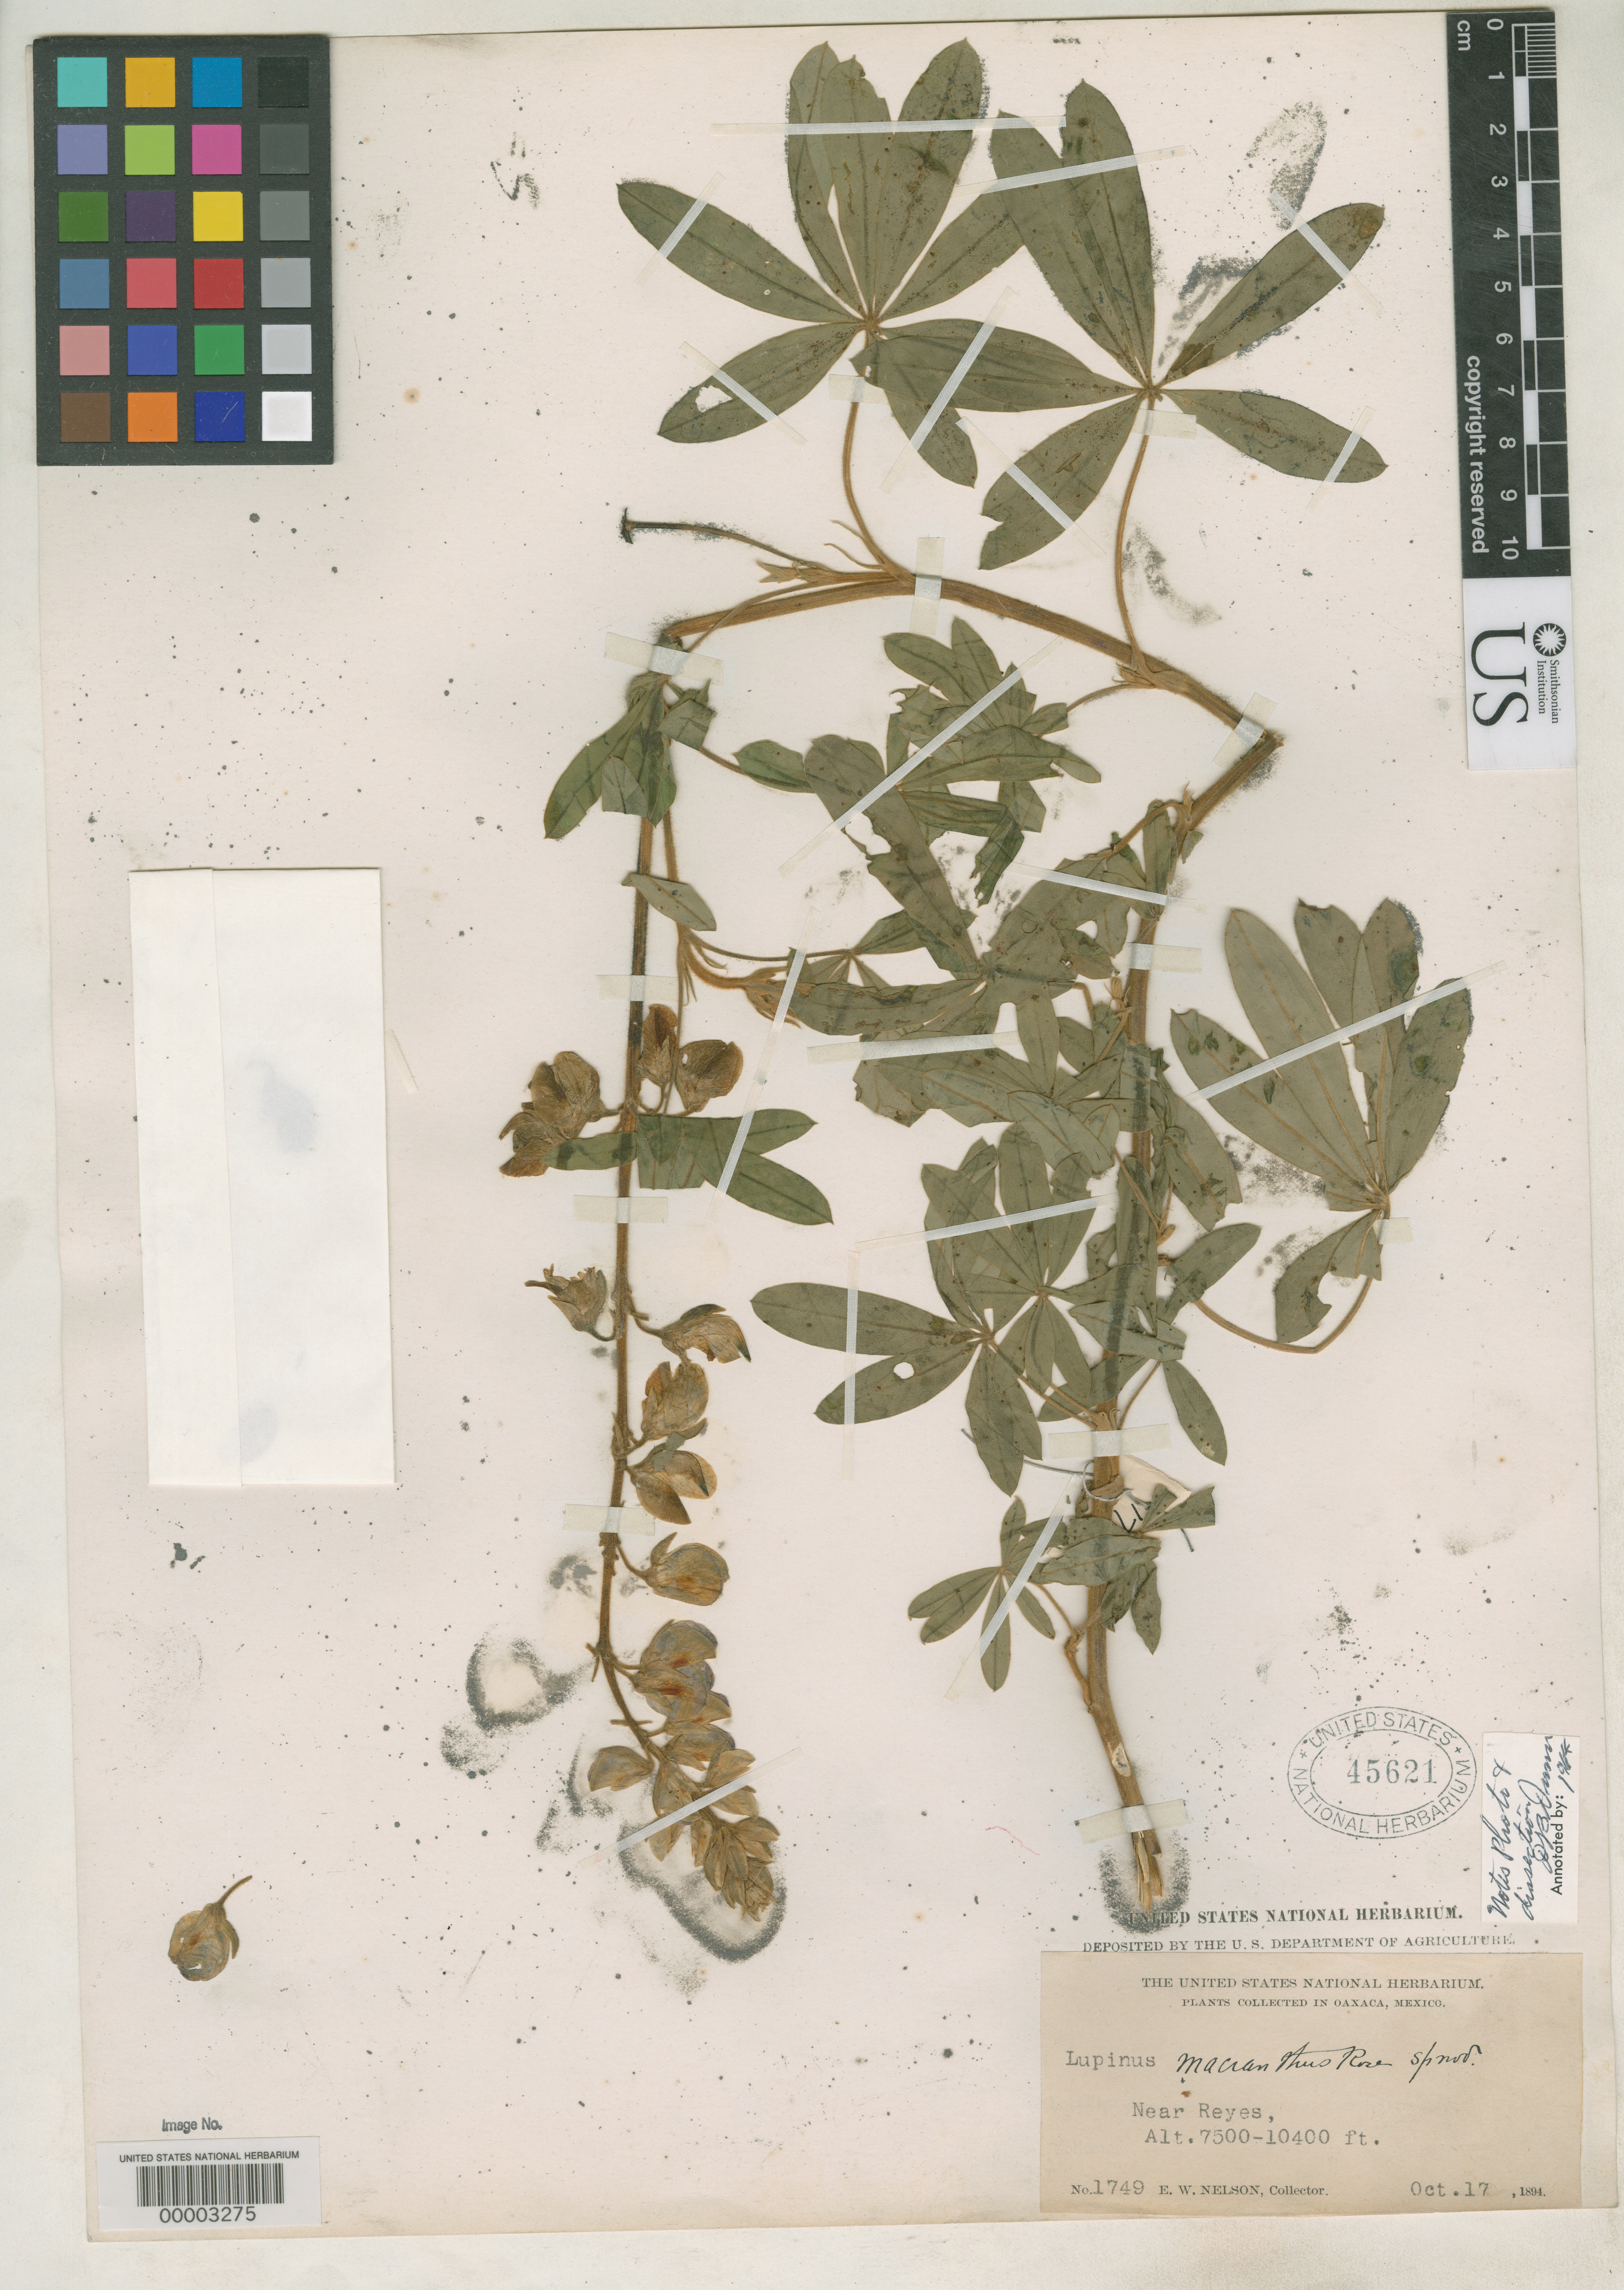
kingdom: Plantae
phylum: Tracheophyta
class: Magnoliopsida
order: Fabales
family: Fabaceae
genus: Lupinus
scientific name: Lupinus macranthus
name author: Rose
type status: Holotype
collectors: E. W. Nelson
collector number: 1749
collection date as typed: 17 Oct 1894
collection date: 1894-10-17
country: Mexico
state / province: Oaxaca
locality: Near Reyes.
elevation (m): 2250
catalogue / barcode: US 45621